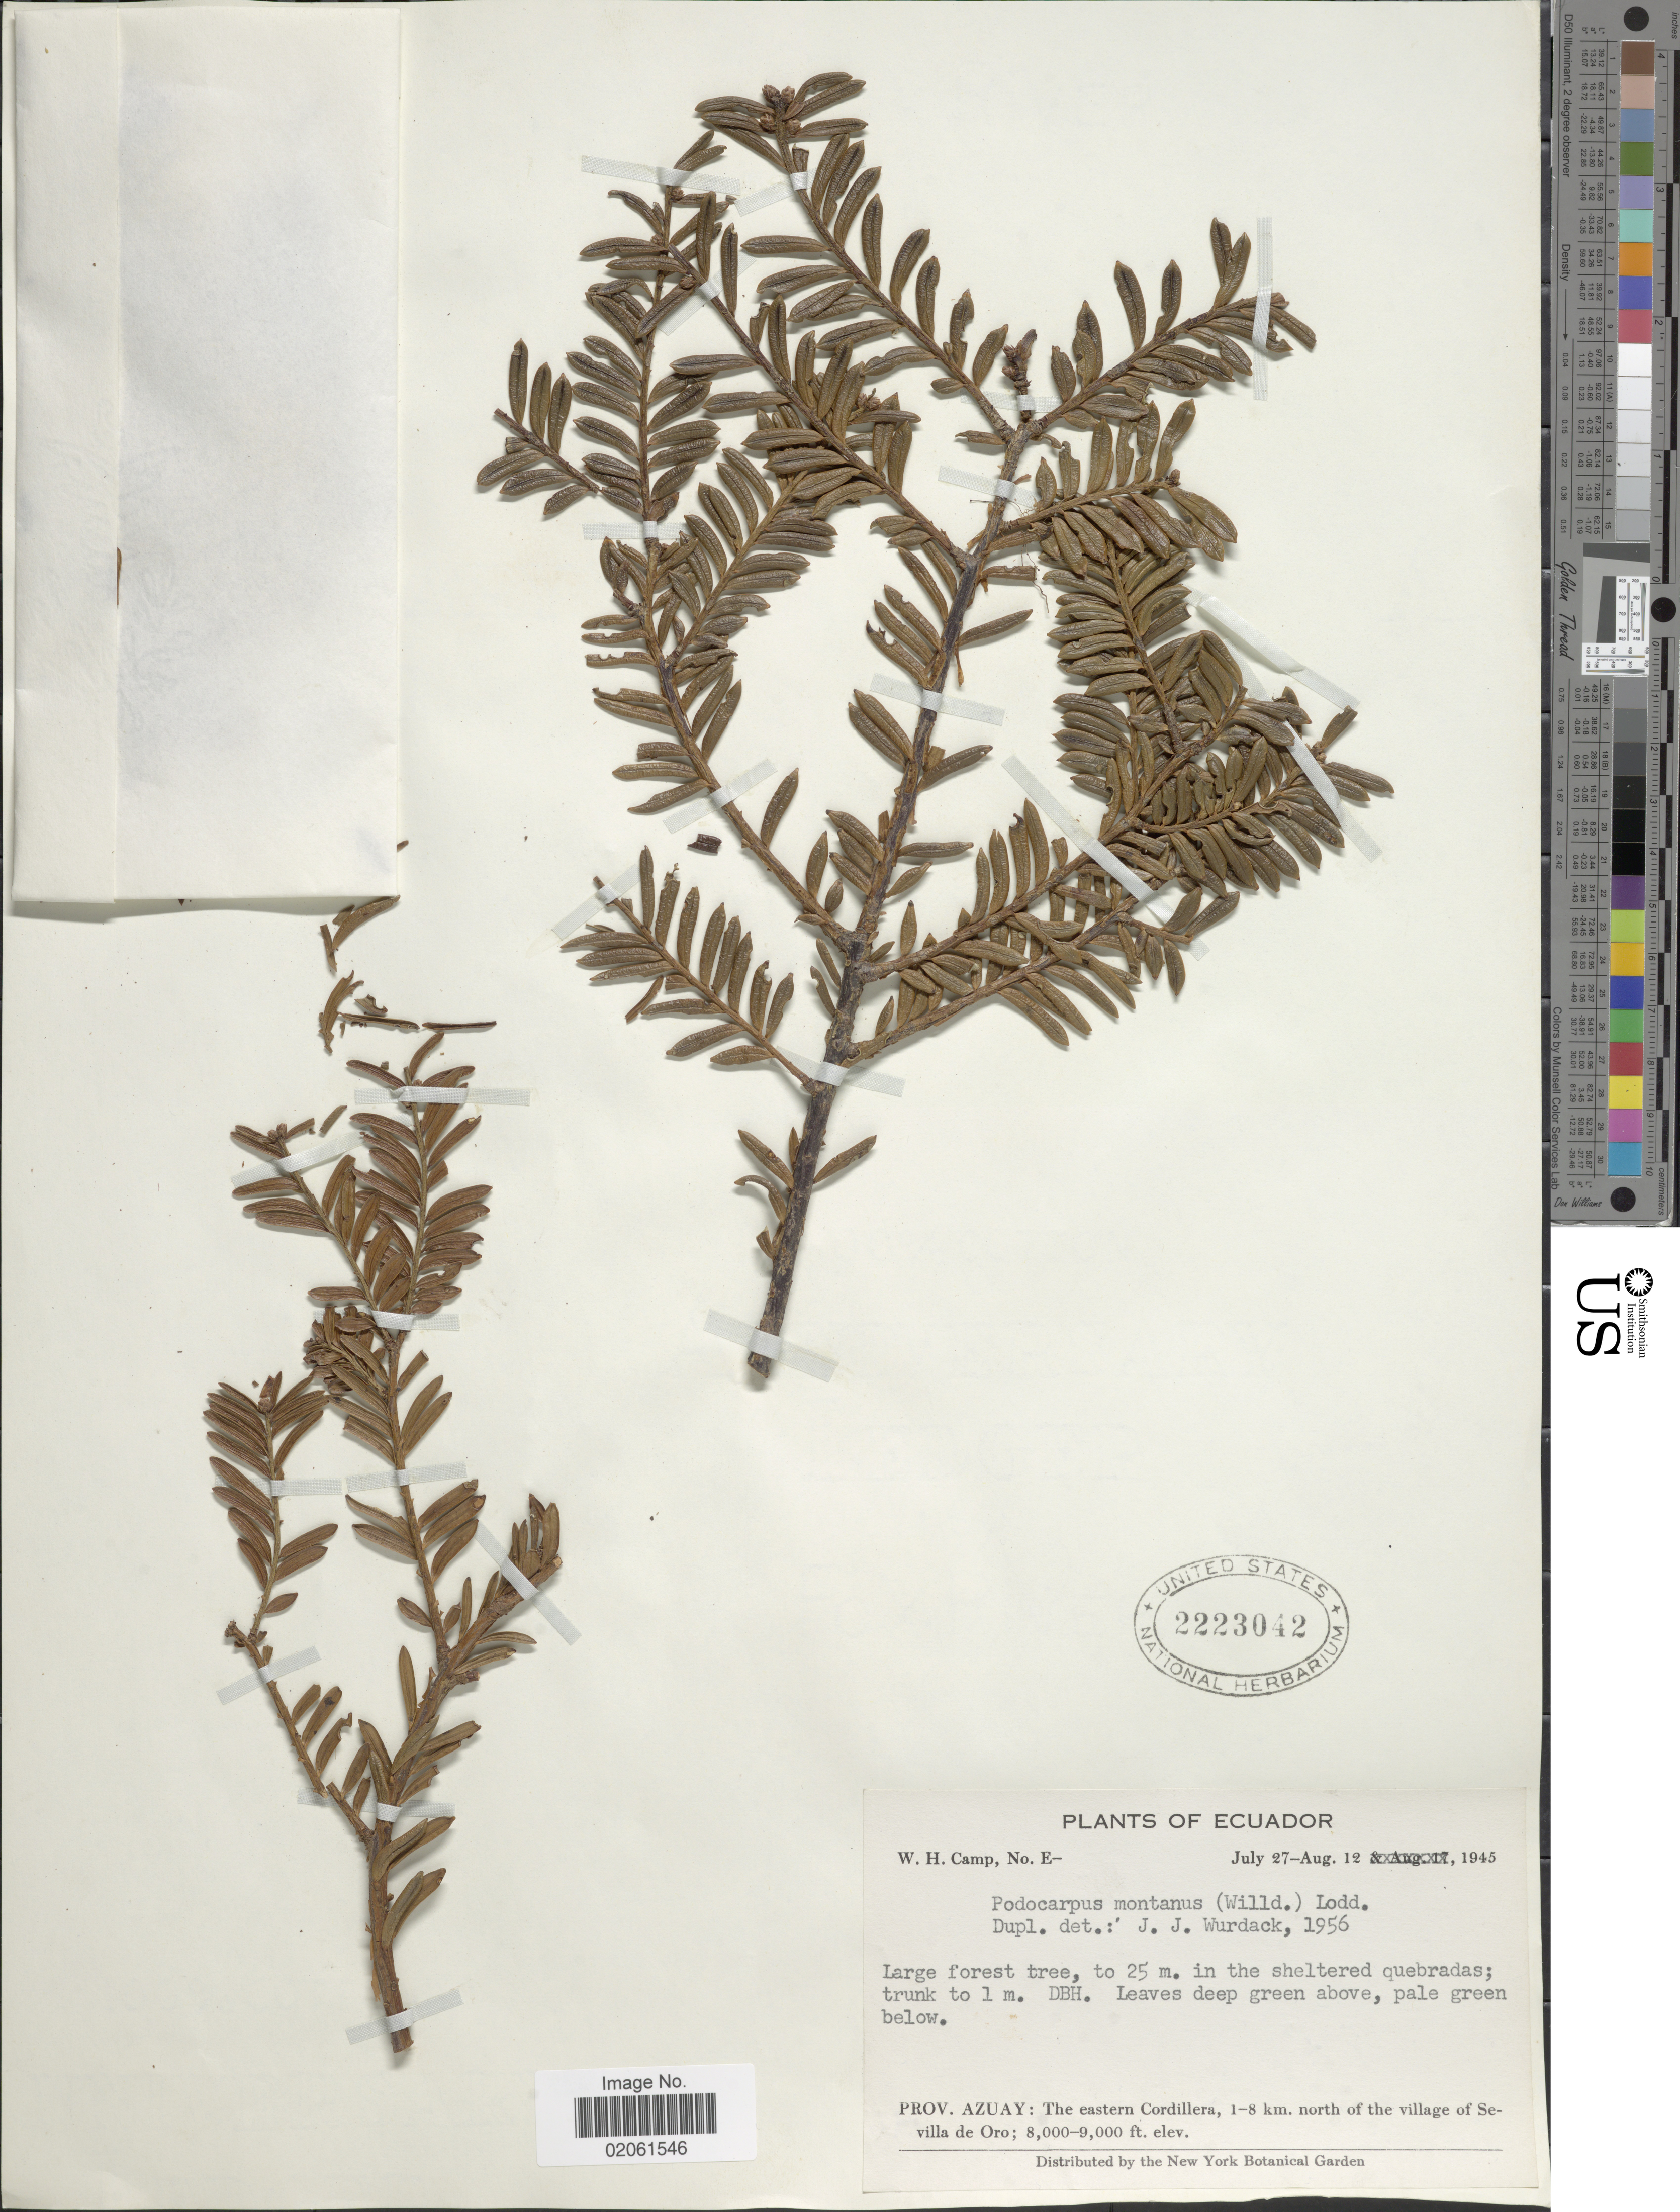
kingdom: Plantae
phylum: Tracheophyta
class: Pinopsida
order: Pinales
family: Podocarpaceae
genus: Podocarpus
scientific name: Podocarpus montanus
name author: (Humb. & Bonpl. ex Willd.) Lodd. ex Endl.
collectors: W. H. Camp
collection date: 1945-07-27/1945-08-12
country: Ecuador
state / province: Azuay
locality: Prov. Azuay: The eastern Cordillera, 1-8 km, north of the village of Sevilla de Oro.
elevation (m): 2438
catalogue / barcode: US 2223042